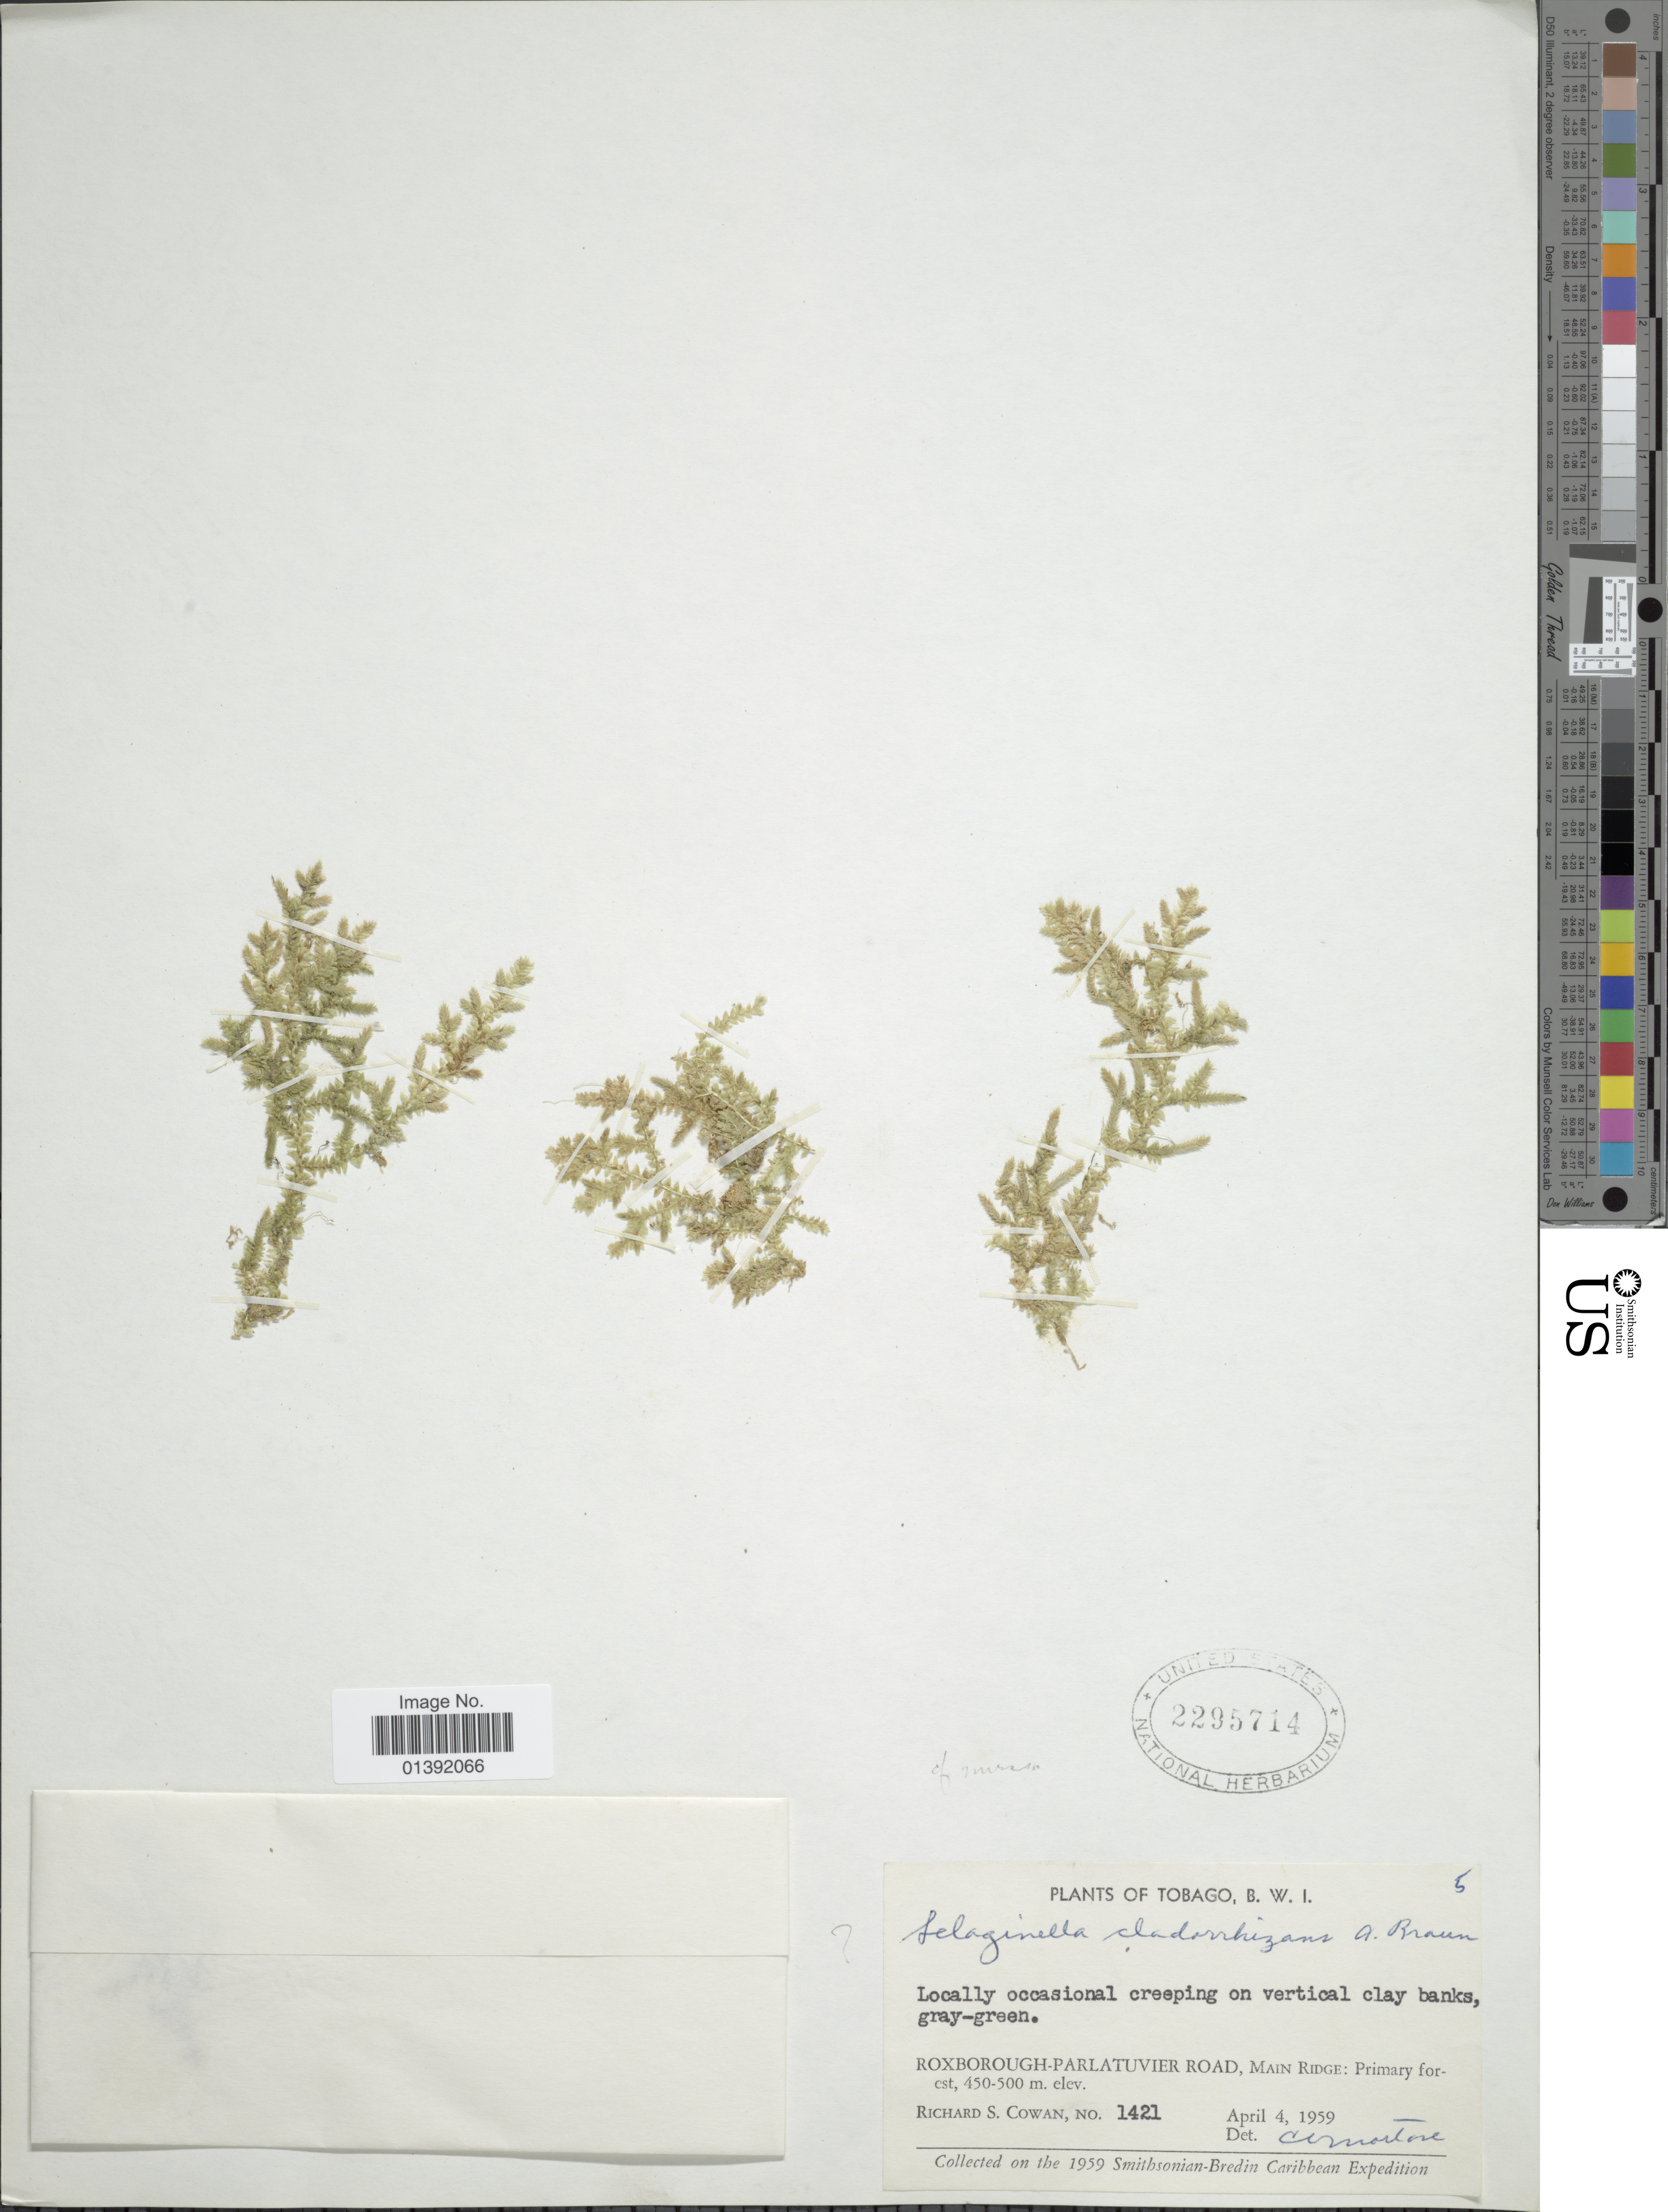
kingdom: Plantae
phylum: Tracheophyta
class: Lycopodiopsida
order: Selaginellales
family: Selaginellaceae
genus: Selaginella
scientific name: Selaginella tenella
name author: (P. Beauv.) Spring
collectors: R. S. Cowan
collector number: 1421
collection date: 1959-04-04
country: Trinidad and Tobago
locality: Tobago, B.W.I., Roxborough-Parlatuvier road, Main Ridge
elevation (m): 450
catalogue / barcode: US 2295714